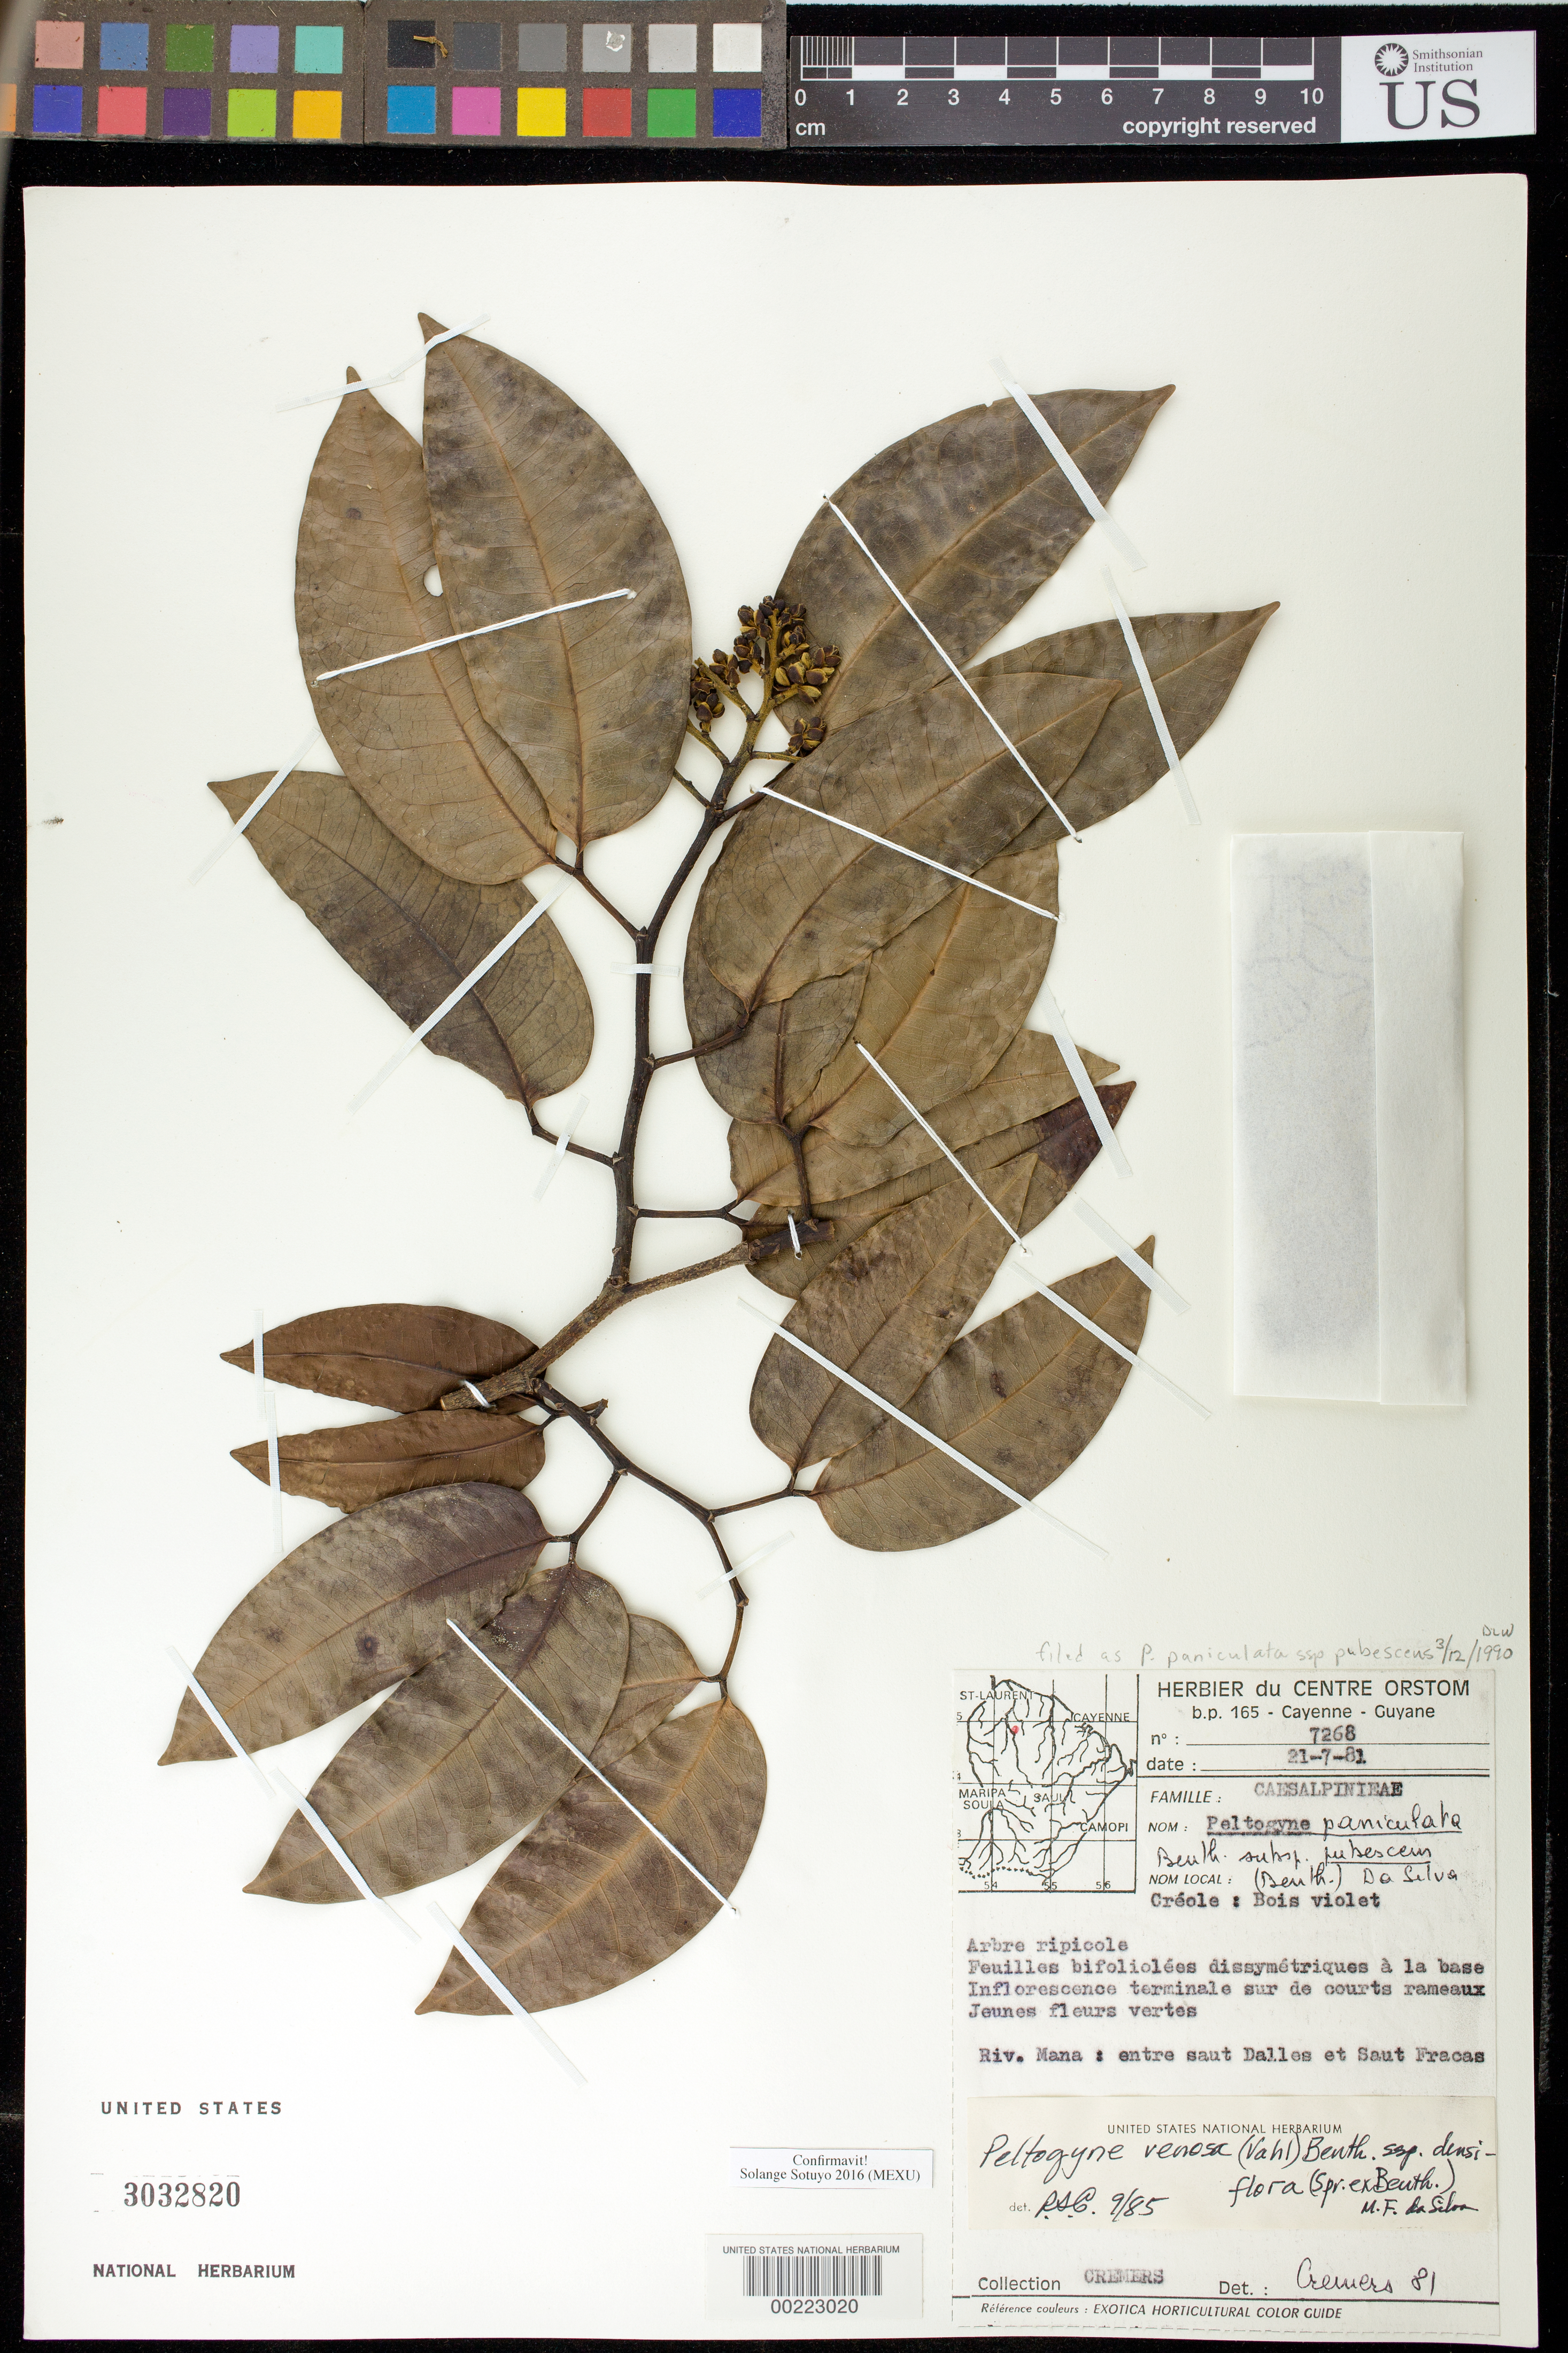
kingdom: Plantae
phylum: Tracheophyta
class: Magnoliopsida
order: Fabales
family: Fabaceae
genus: Peltogyne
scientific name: Peltogyne paniculata subsp. pubescens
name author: (Benth.) M.F. Silva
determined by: Sotuyo, Solange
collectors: G. Cremers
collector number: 7268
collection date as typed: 21 Jul 1981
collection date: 1981-07-21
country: French Guiana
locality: Riv. mana: between spring dalles and spring fracas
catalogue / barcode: US 3032820